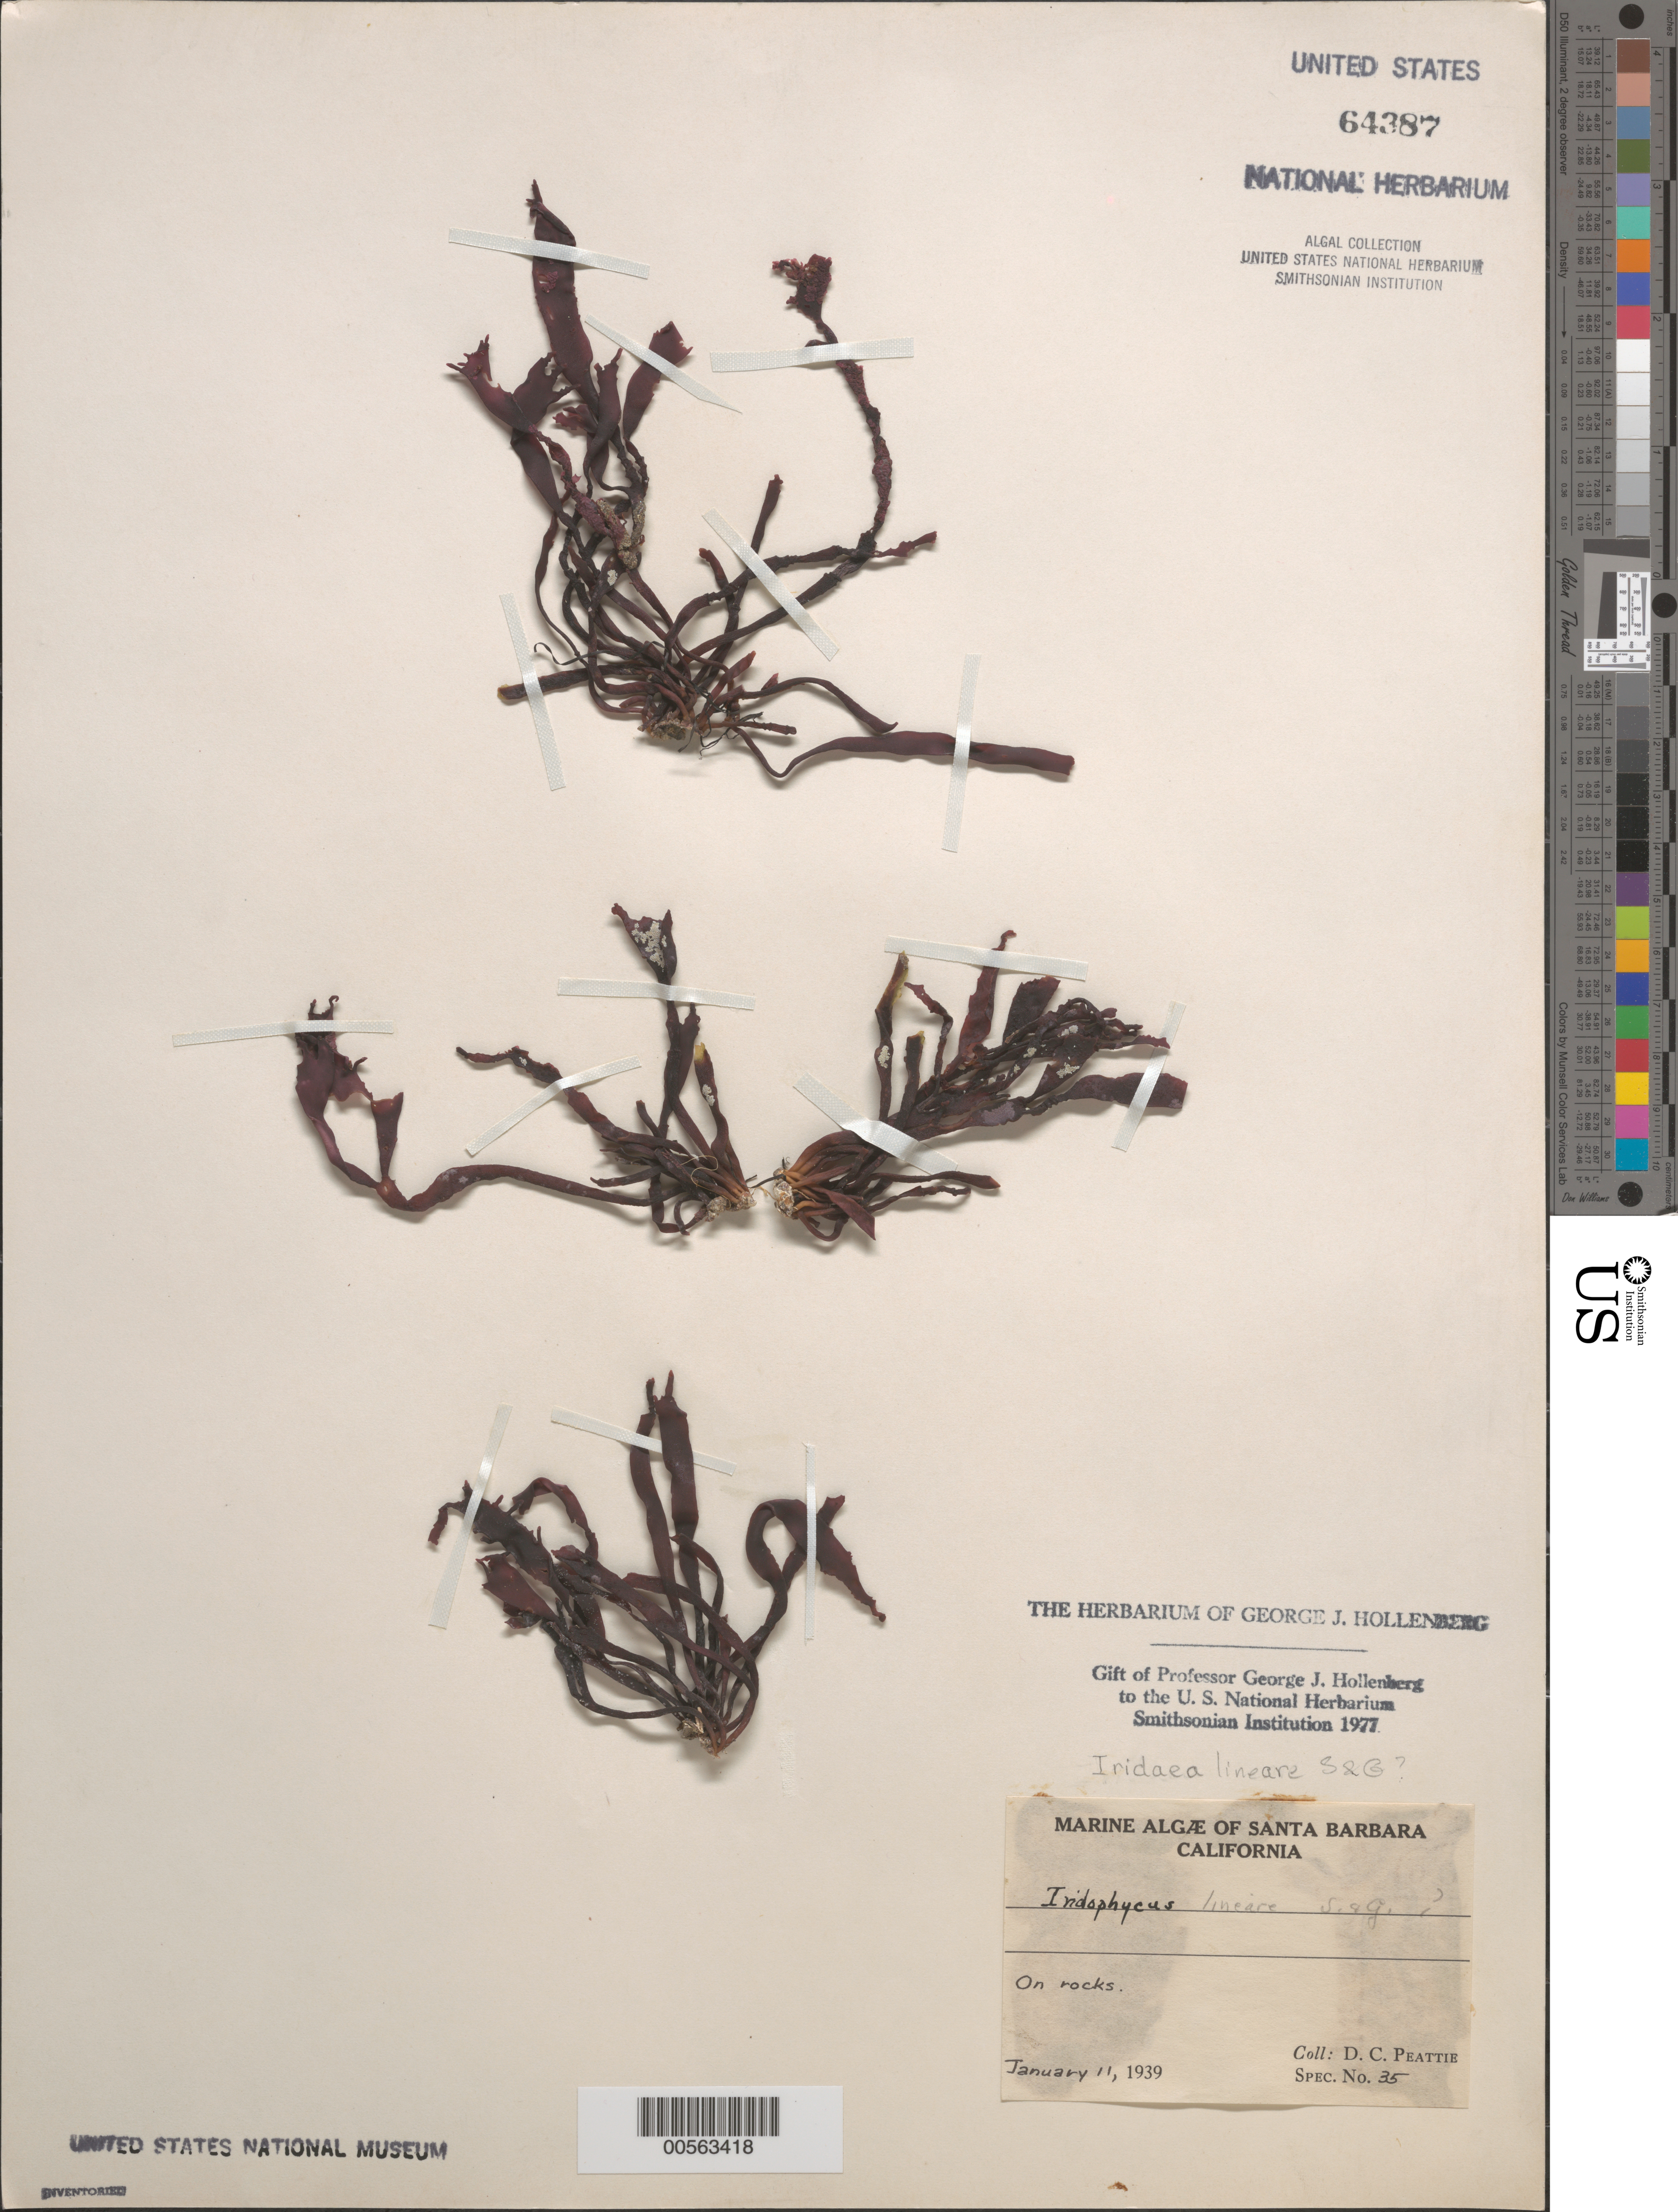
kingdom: Plantae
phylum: Rhodophyta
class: Florideophyceae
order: Gigartinales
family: Gigartinaceae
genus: Mazzaella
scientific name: Mazzaella linearis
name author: (Setchell & N.L. Gardner) Fredericq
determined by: Algae name updating Project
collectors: D. Peattie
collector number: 35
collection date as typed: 11 Jan 1939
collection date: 1939-01-11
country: United States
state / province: California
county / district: Santa Barbara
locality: Santa Barbara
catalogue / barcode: US 64387